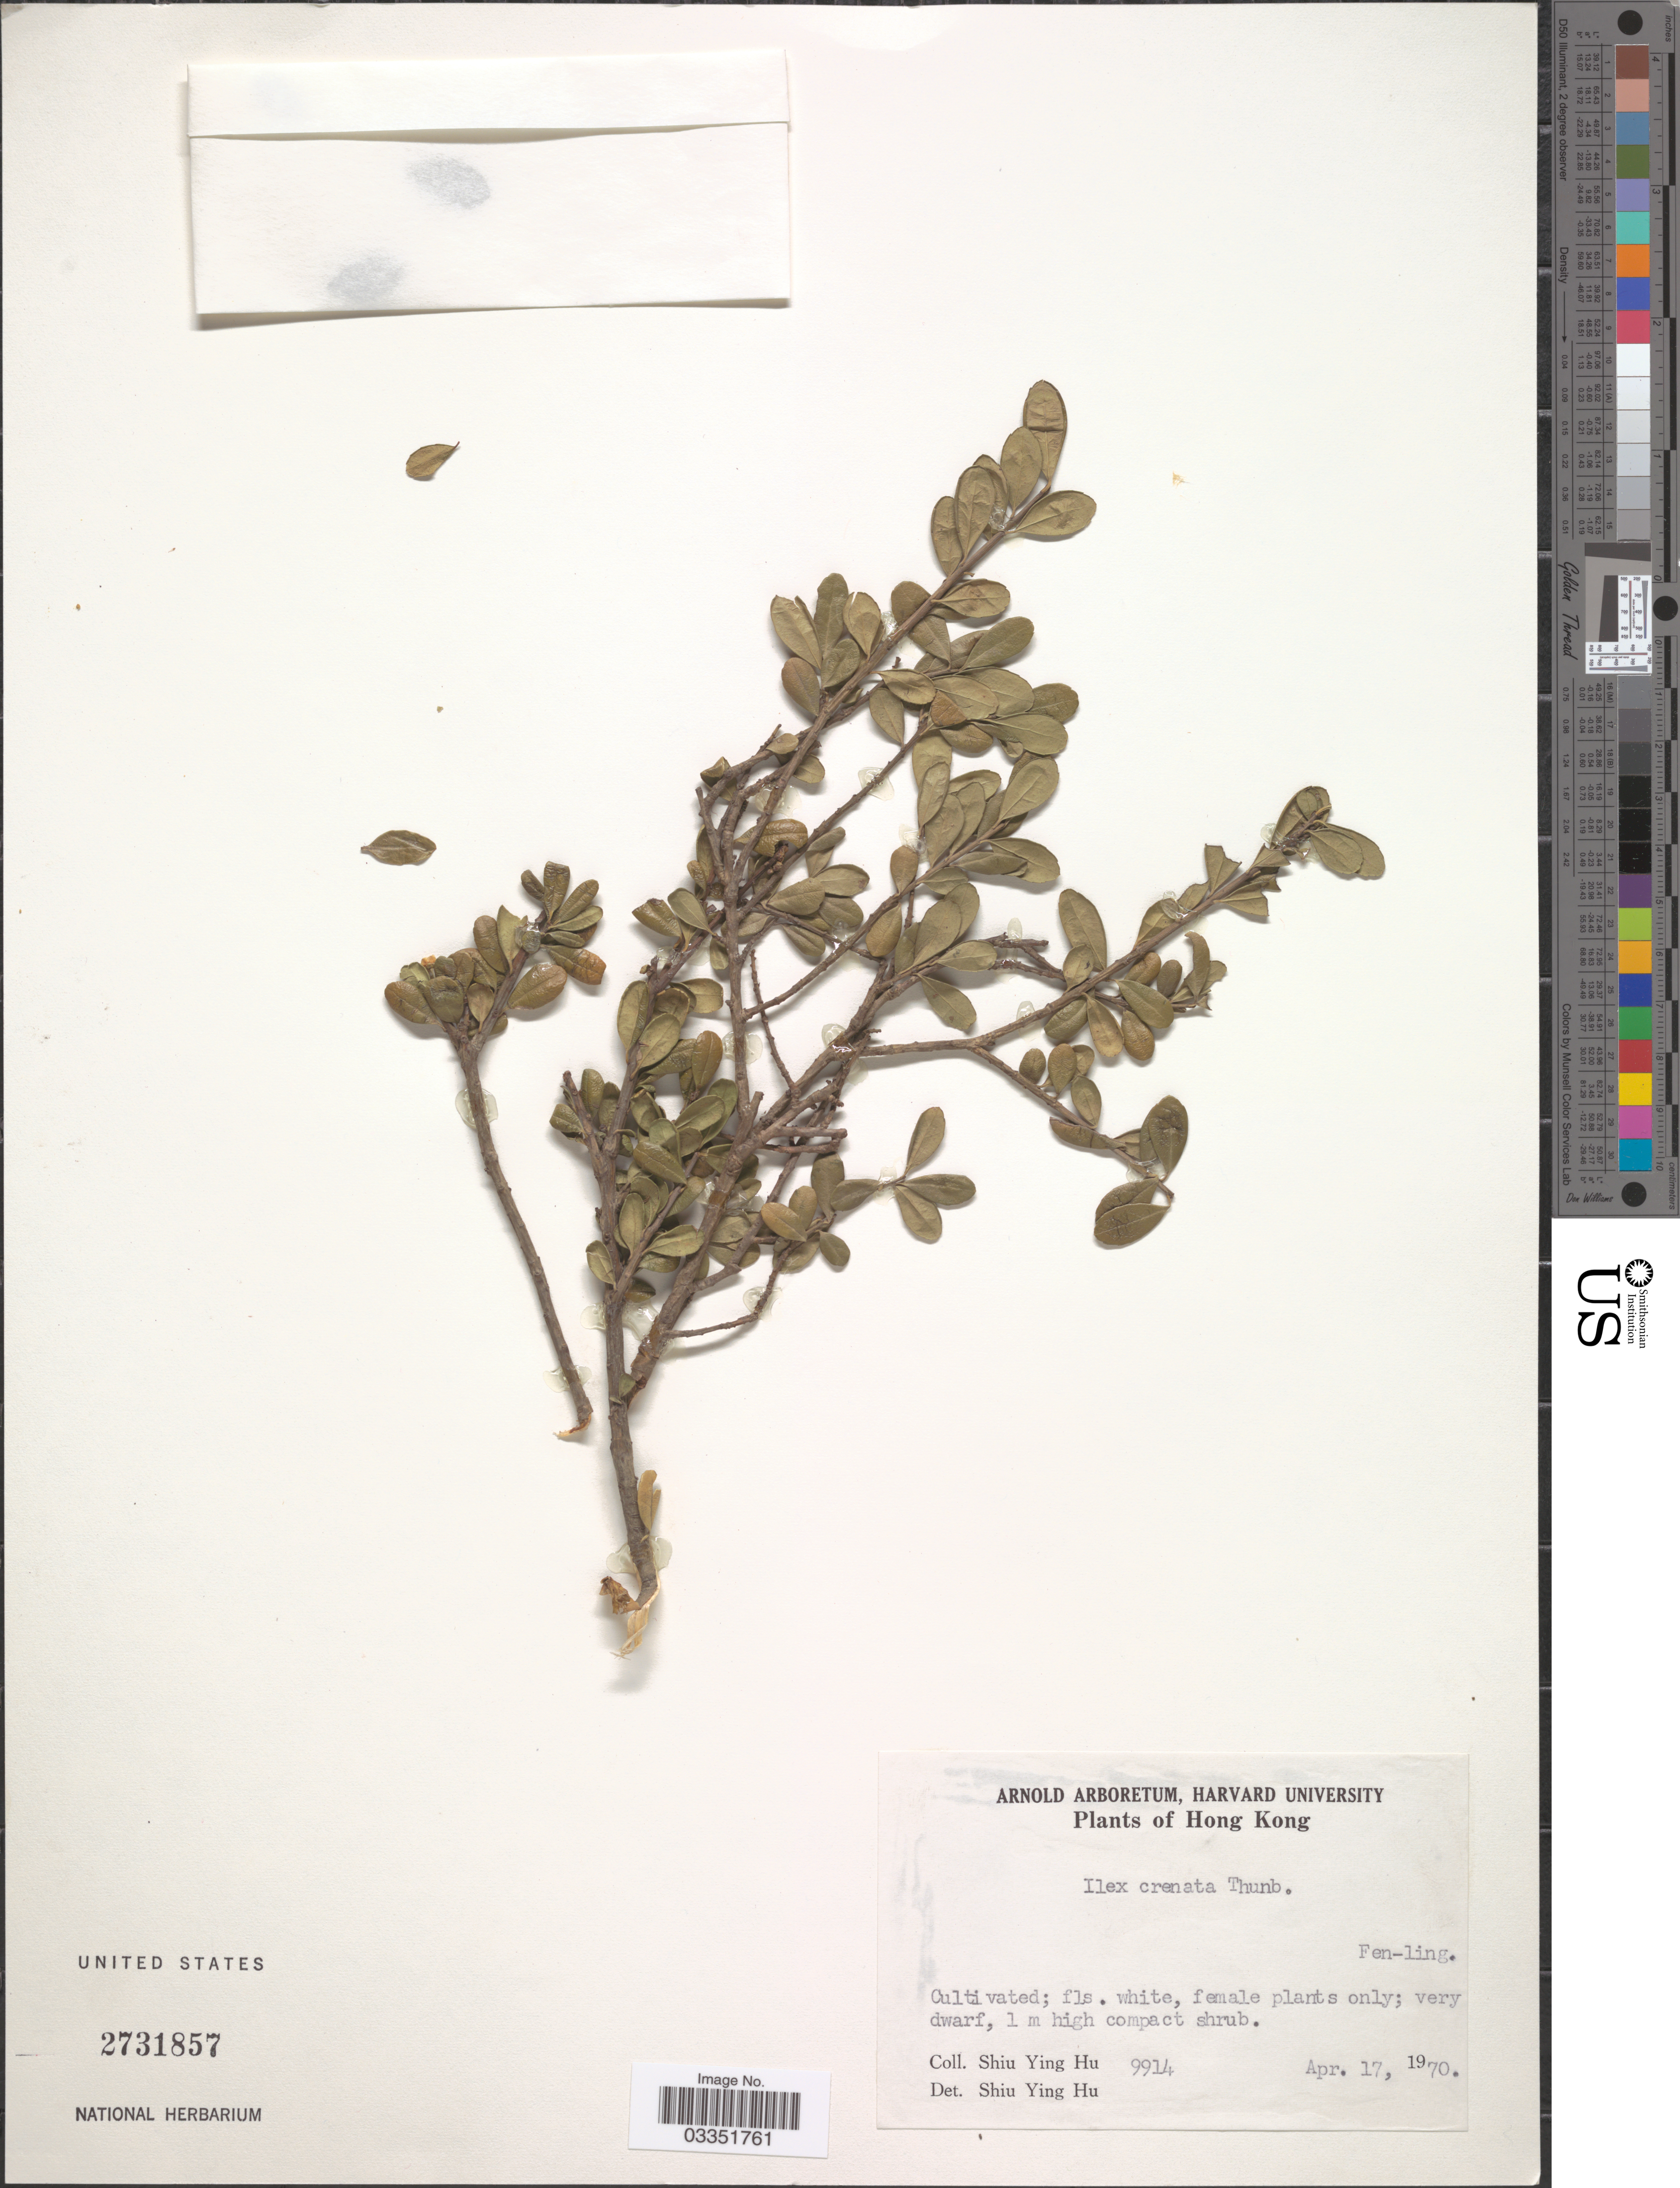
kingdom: Plantae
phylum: Tracheophyta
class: Magnoliopsida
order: Aquifoliales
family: Aquifoliaceae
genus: Ilex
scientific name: Ilex crenata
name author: Thunb.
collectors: S. Y. Hu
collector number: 9914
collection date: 1970-04-17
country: China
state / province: Hong Kong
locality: Fen-ling.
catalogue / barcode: US 2731857